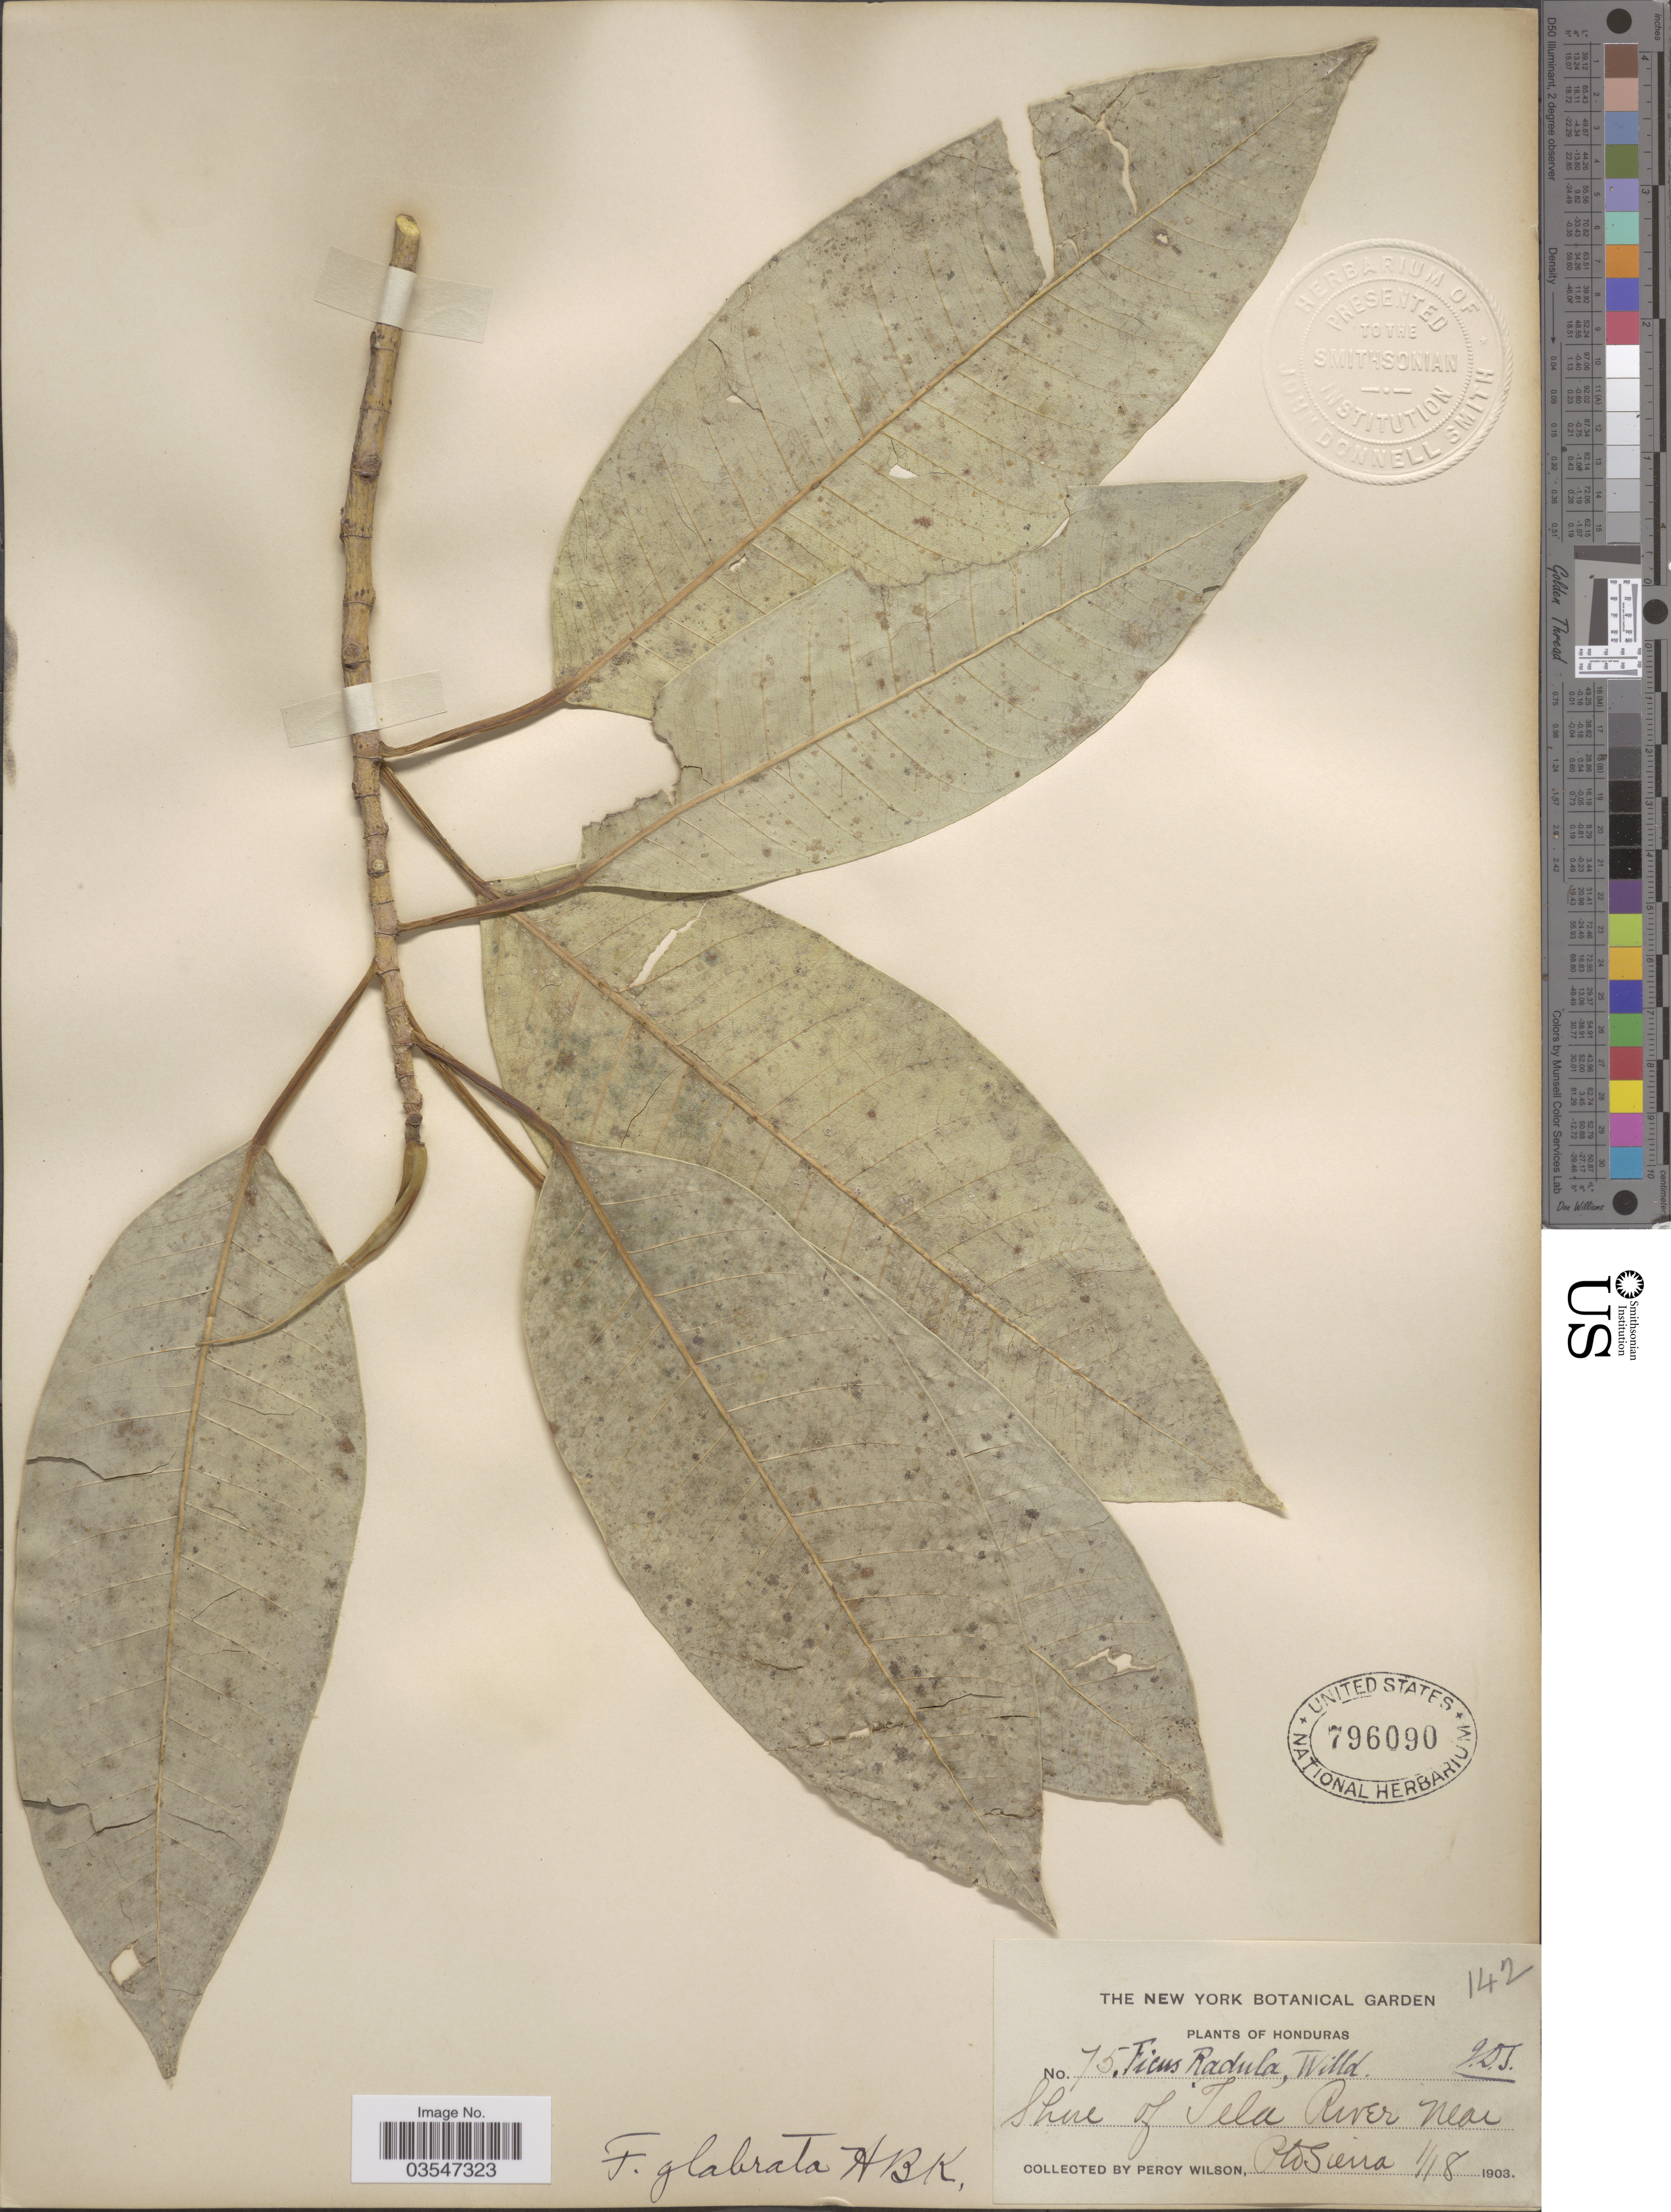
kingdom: Plantae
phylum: Tracheophyta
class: Magnoliopsida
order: Rosales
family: Moraceae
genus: Ficus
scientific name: Ficus insipida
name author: Willd.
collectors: P. Wilson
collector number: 75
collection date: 1903-01-18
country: Honduras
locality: Shore of Tela River near Pto Sierra.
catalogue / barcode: US 796090